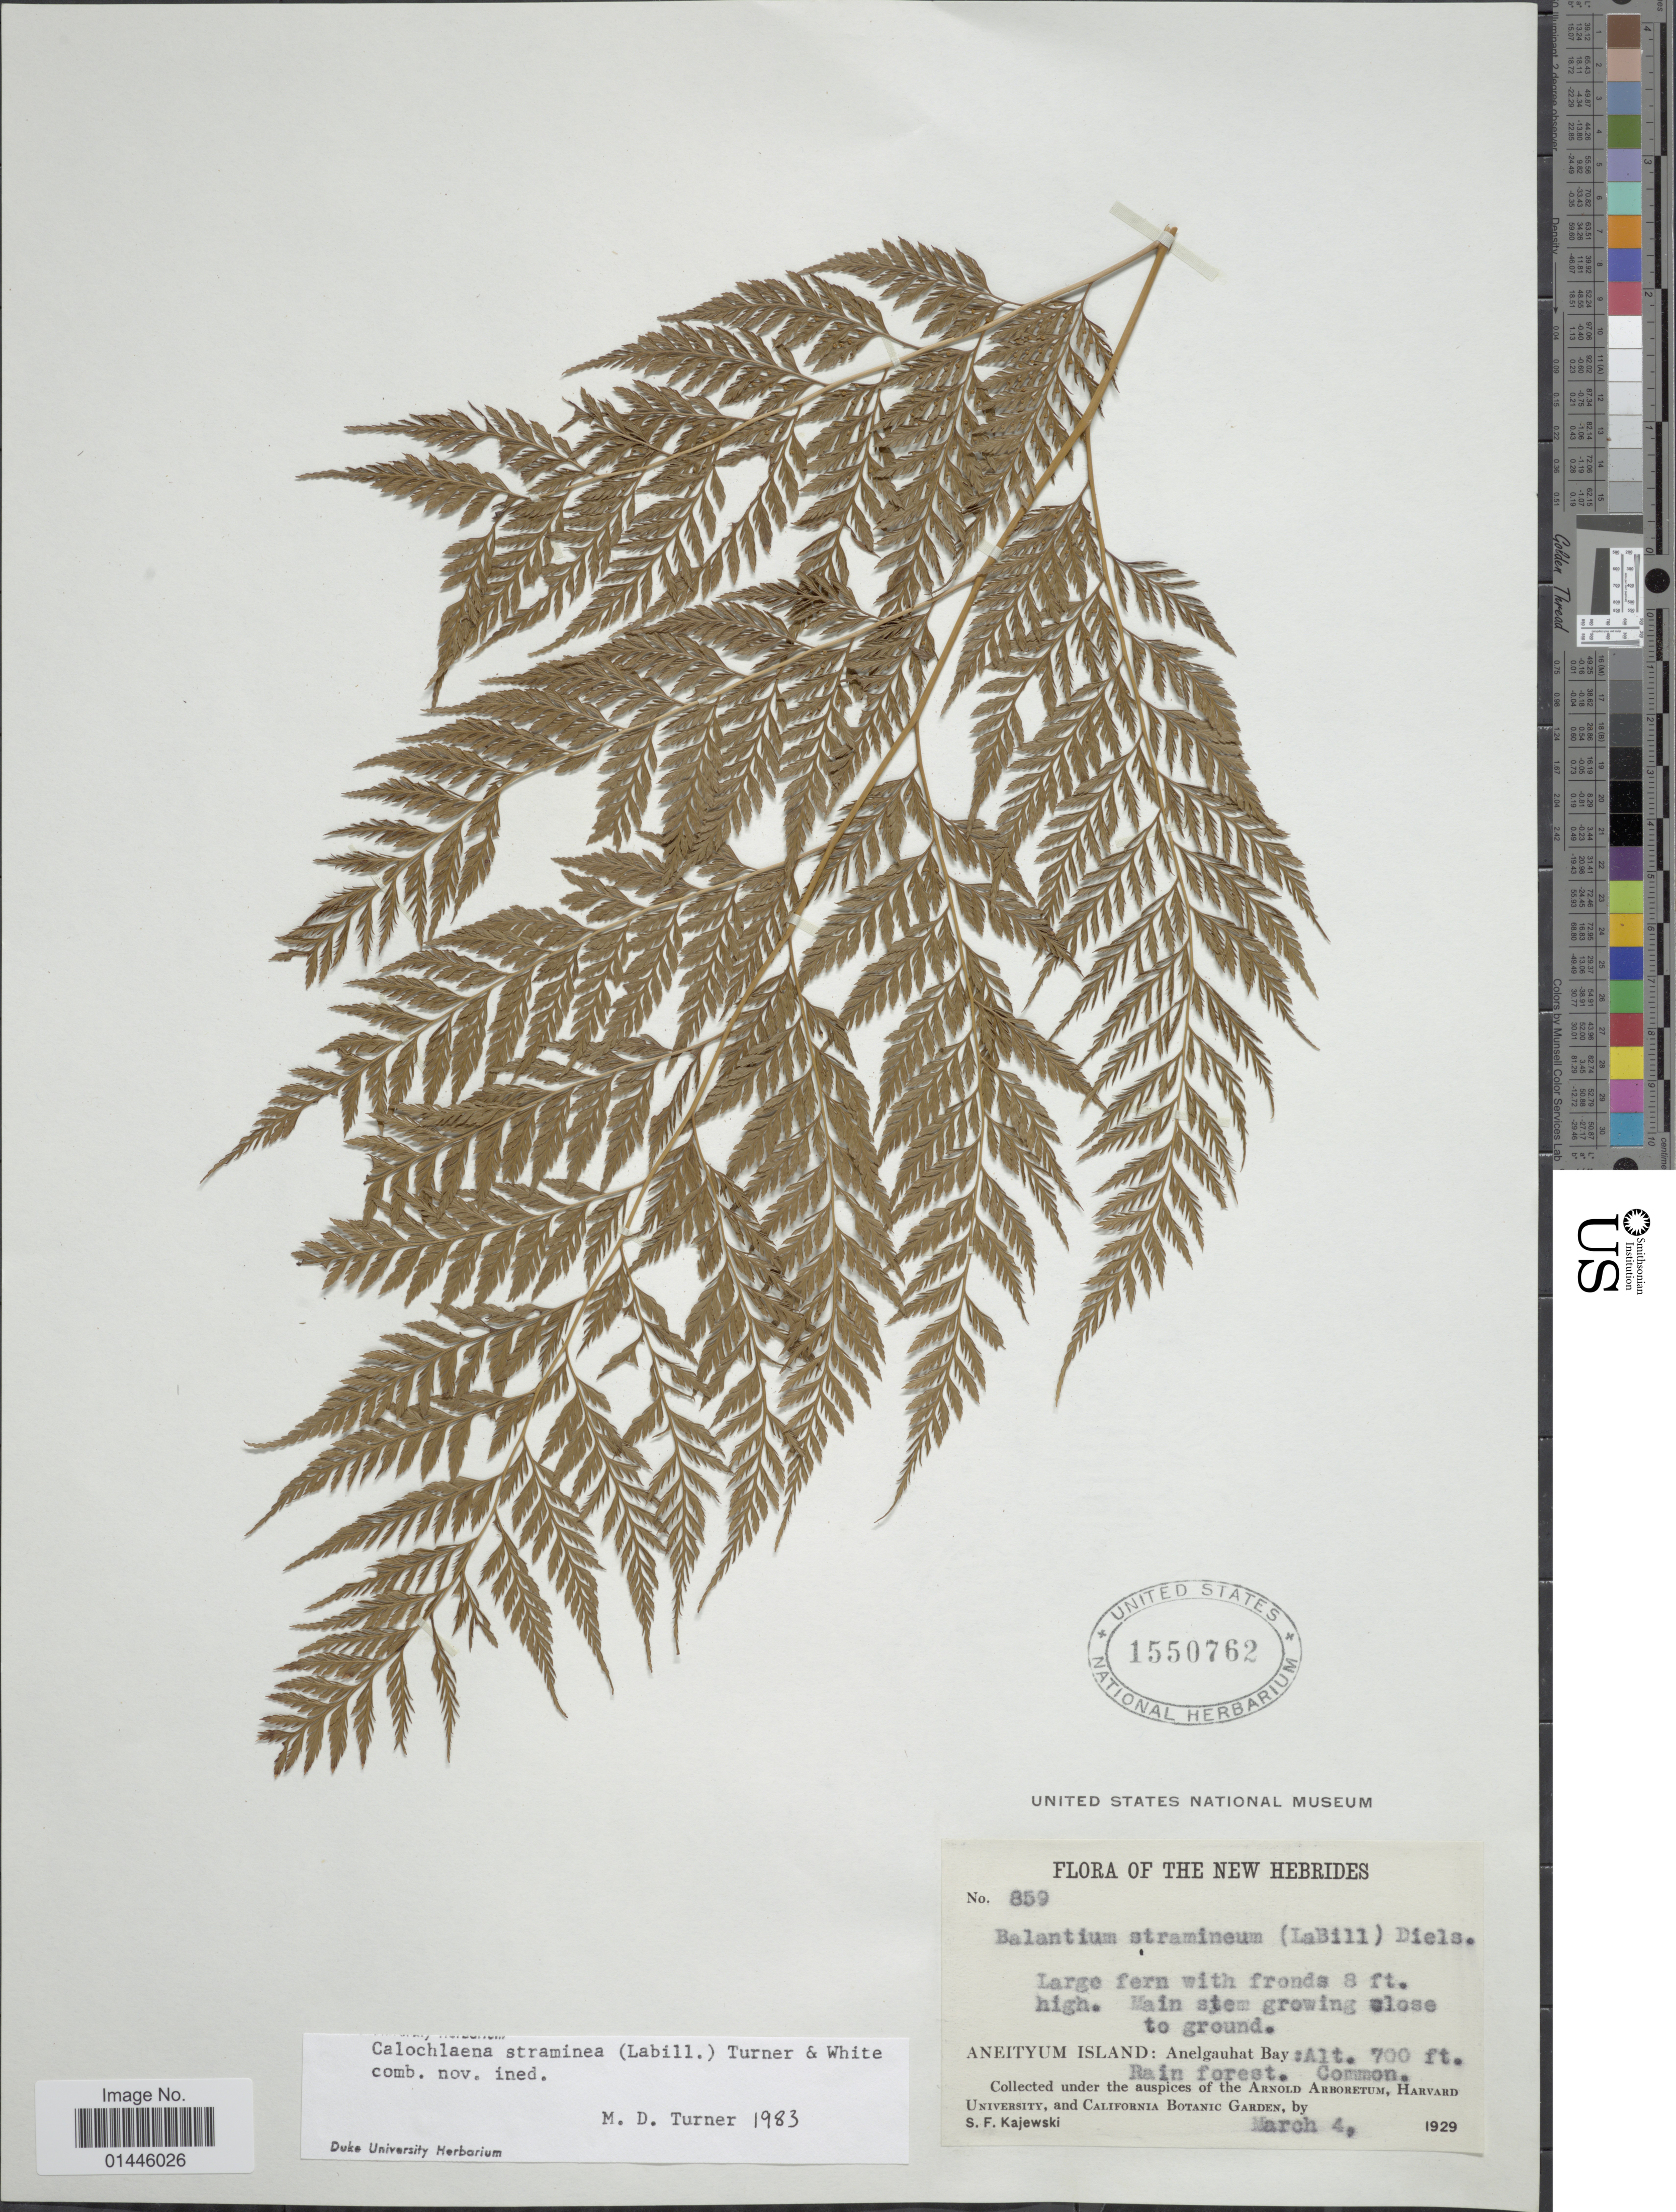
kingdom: Plantae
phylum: Tracheophyta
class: Polypodiopsida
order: Cyatheales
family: Dicksoniaceae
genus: Calochlaena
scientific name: Calochlaena straminea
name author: (Labill.) M.D. Turner & R.A. White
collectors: S. Kajewski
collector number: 859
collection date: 1929-03-04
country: Vanuatu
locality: New Hebrides, Aneityum Island: Anelgauhat Bay.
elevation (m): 213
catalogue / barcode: US 1550762